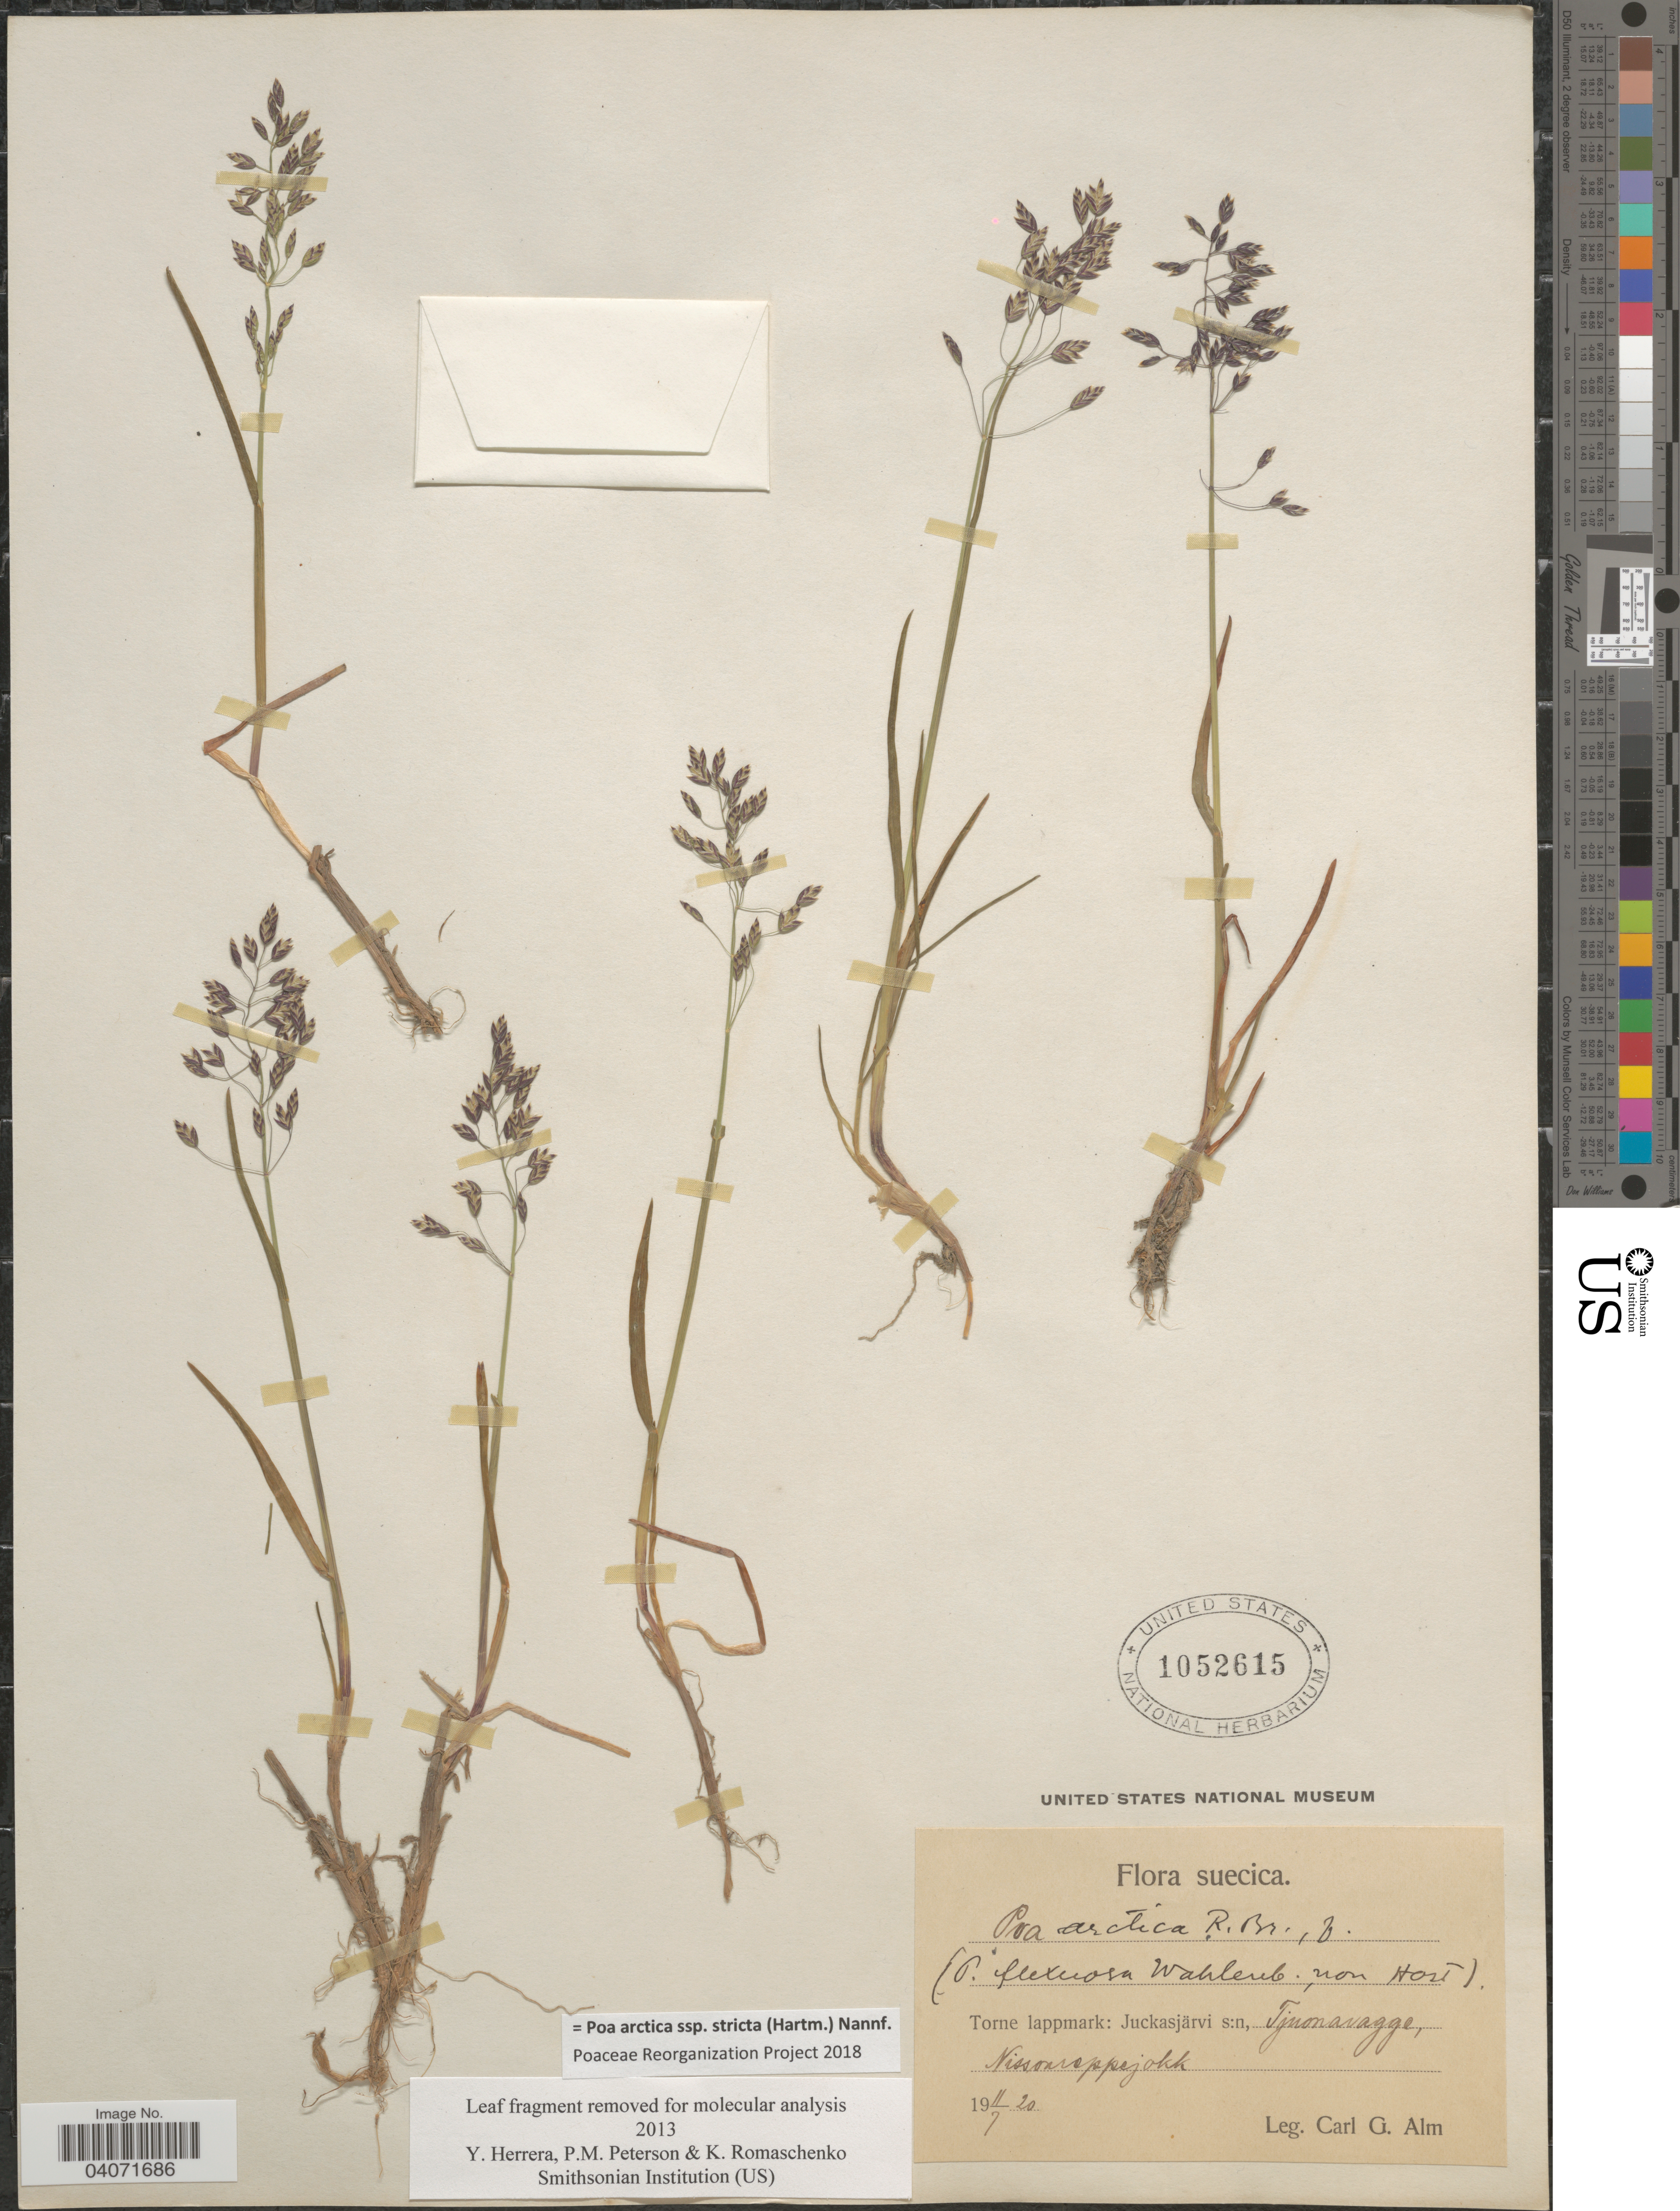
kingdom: Plantae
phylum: Tracheophyta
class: Liliopsida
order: Poales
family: Poaceae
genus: Poa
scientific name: Poa arctica subsp. stricta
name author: (Hartm.) Nannf.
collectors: C. G. Alm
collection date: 1920-07-11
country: Sweden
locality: Suecica. Torne lappmark: Juckasjärvi s:n, Tjnonavagge, Nissoarsppejokk.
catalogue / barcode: US 1052615